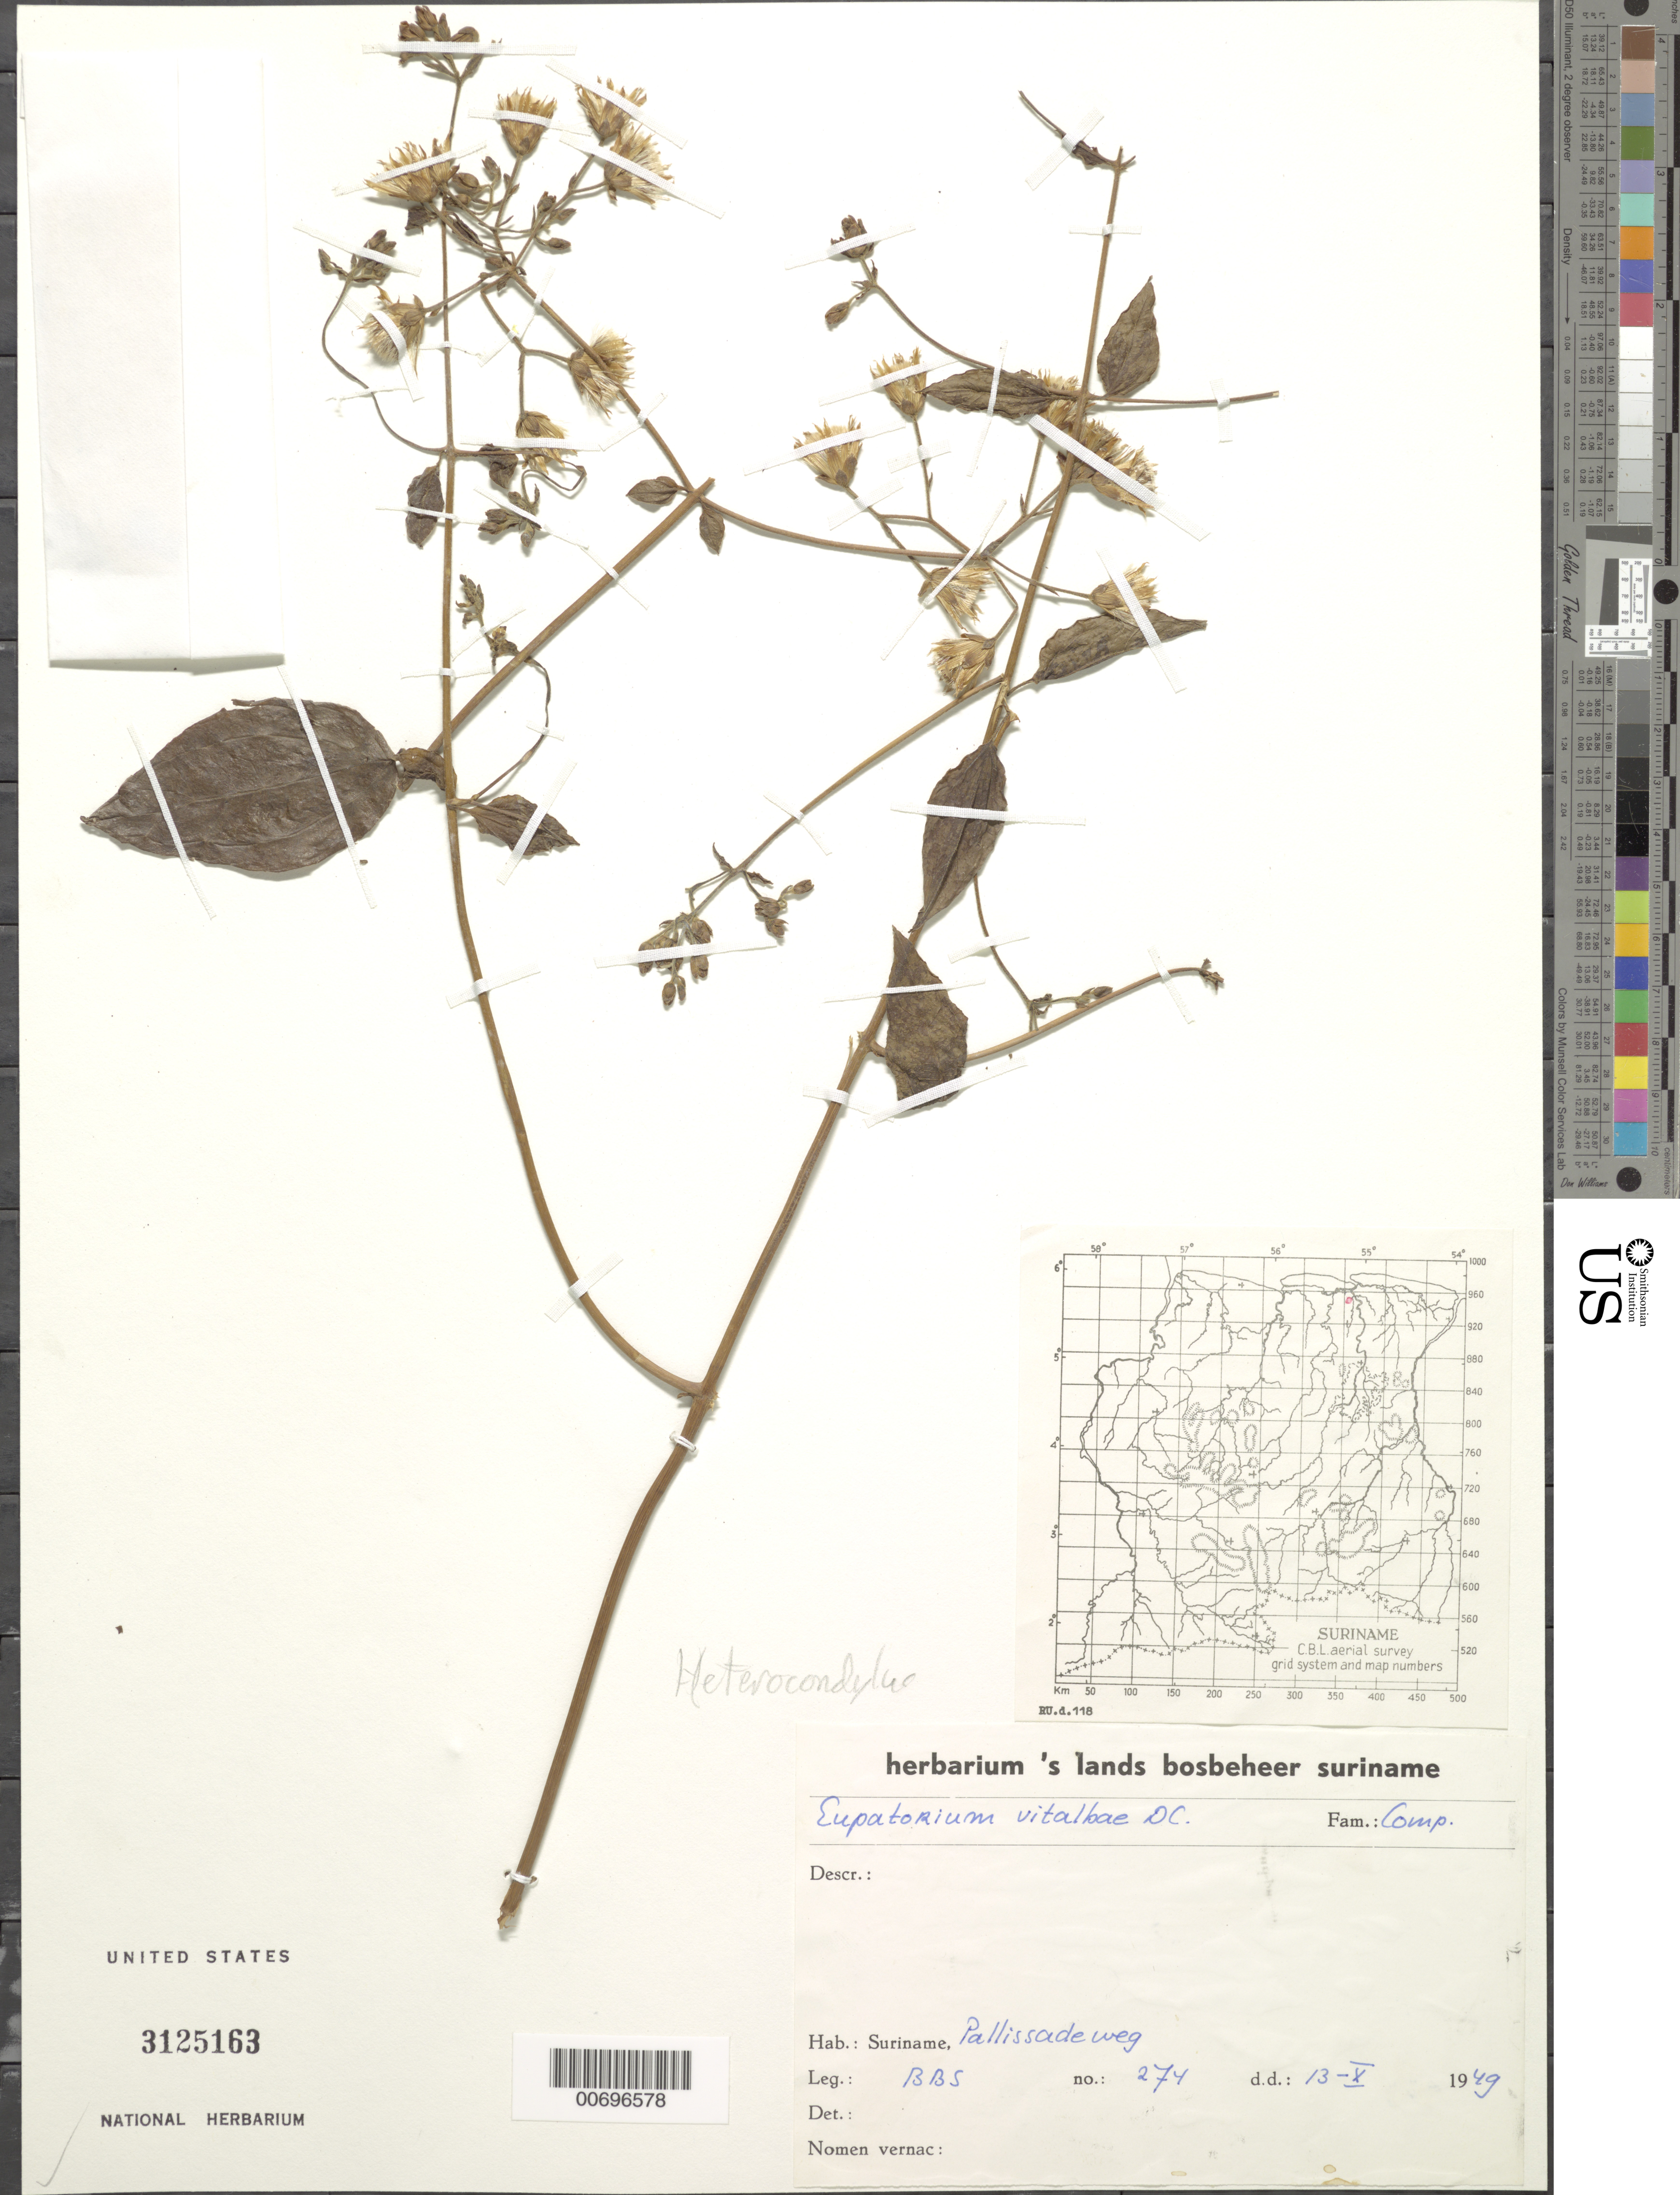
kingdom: Plantae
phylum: Tracheophyta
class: Magnoliopsida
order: Asterales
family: Asteraceae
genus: Eupatorium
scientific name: Eupatorium vitalbae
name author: DC.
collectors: BBS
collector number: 271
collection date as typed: Oct-49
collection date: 1949-10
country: Suriname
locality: Palisadeweg, Paramaribo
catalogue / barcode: US 3125163